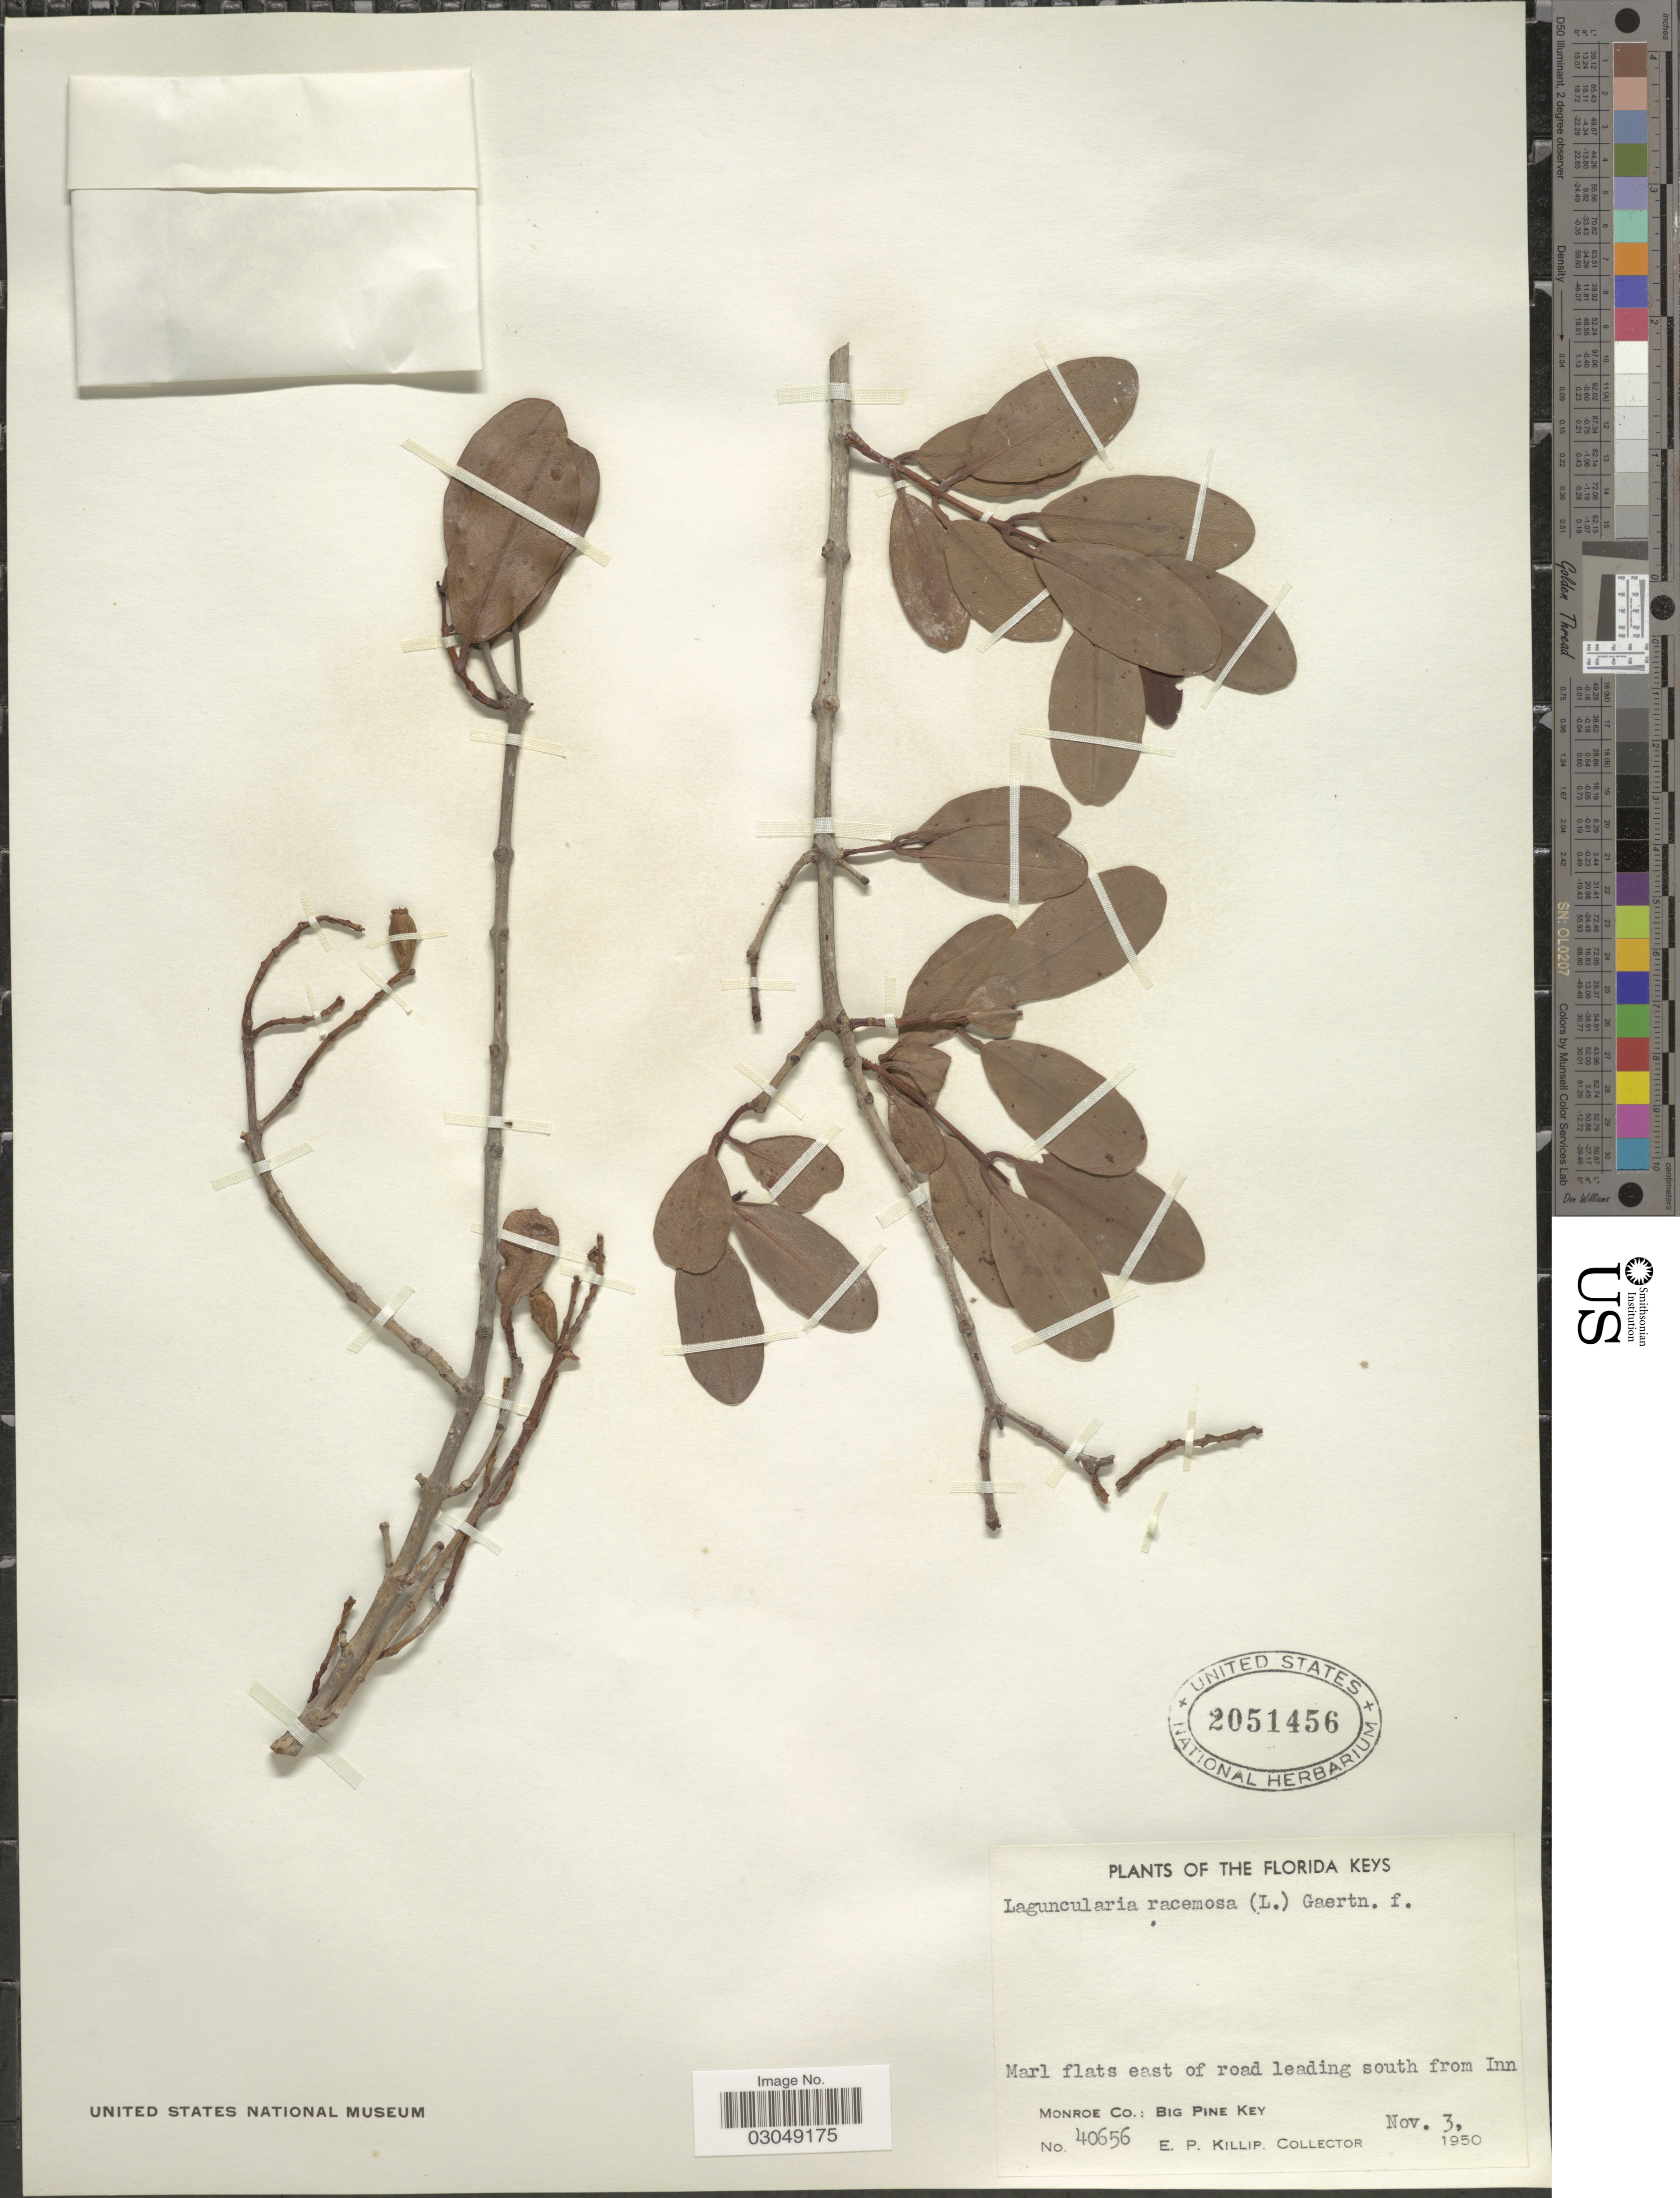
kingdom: Plantae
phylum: Tracheophyta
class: Magnoliopsida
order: Myrtales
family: Combretaceae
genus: Laguncularia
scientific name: Laguncularia racemosa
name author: (L.) C.F. Gaertn.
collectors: E. P. Killip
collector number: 40656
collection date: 1950-11-03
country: United States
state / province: Florida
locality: Florida Keys. Marl flats east of road leading south from Inn. Monroe Co.: Big Pine Key.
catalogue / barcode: US 2051456